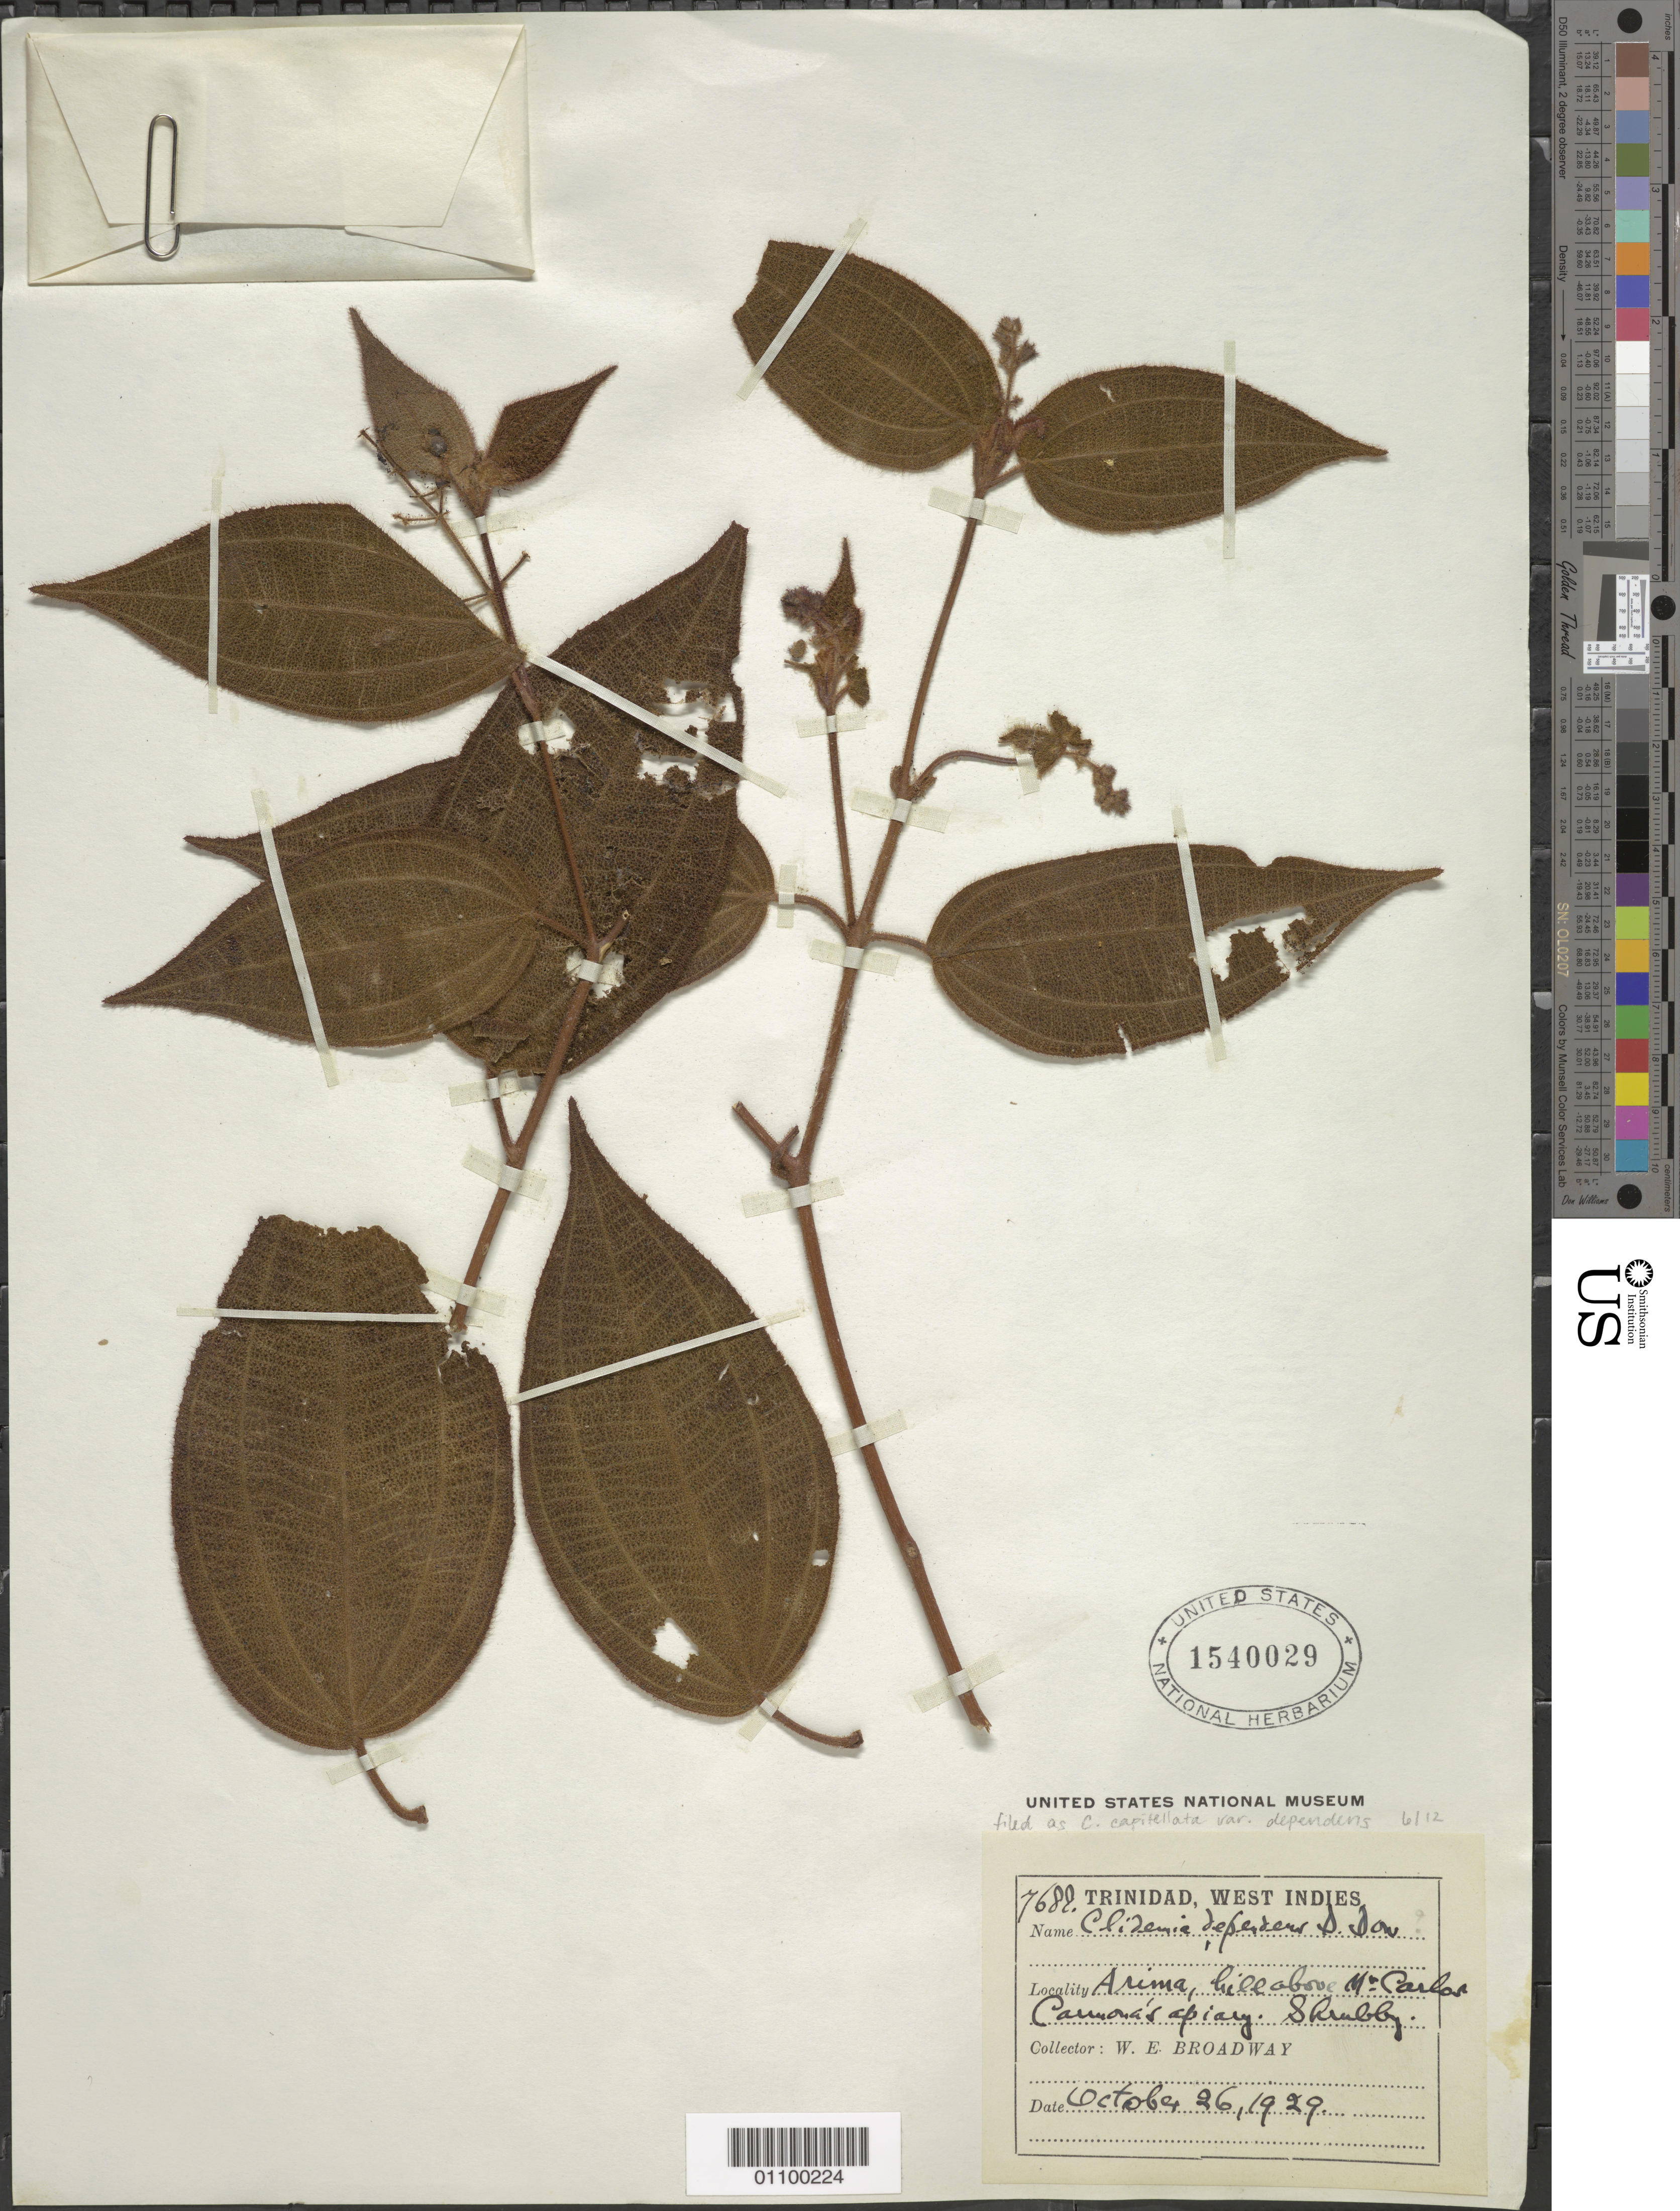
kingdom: Plantae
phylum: Tracheophyta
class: Magnoliopsida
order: Myrtales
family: Melastomataceae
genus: Clidemia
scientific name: Clidemia capitellata var. dependens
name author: (Pav. & D. Don) J.F. Macbr.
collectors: W. E. Broadway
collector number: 7688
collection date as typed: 26 Oct 1929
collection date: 1929-10-26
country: Trinidad and Tobago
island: Trinidad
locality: Arima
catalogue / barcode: US 1540029